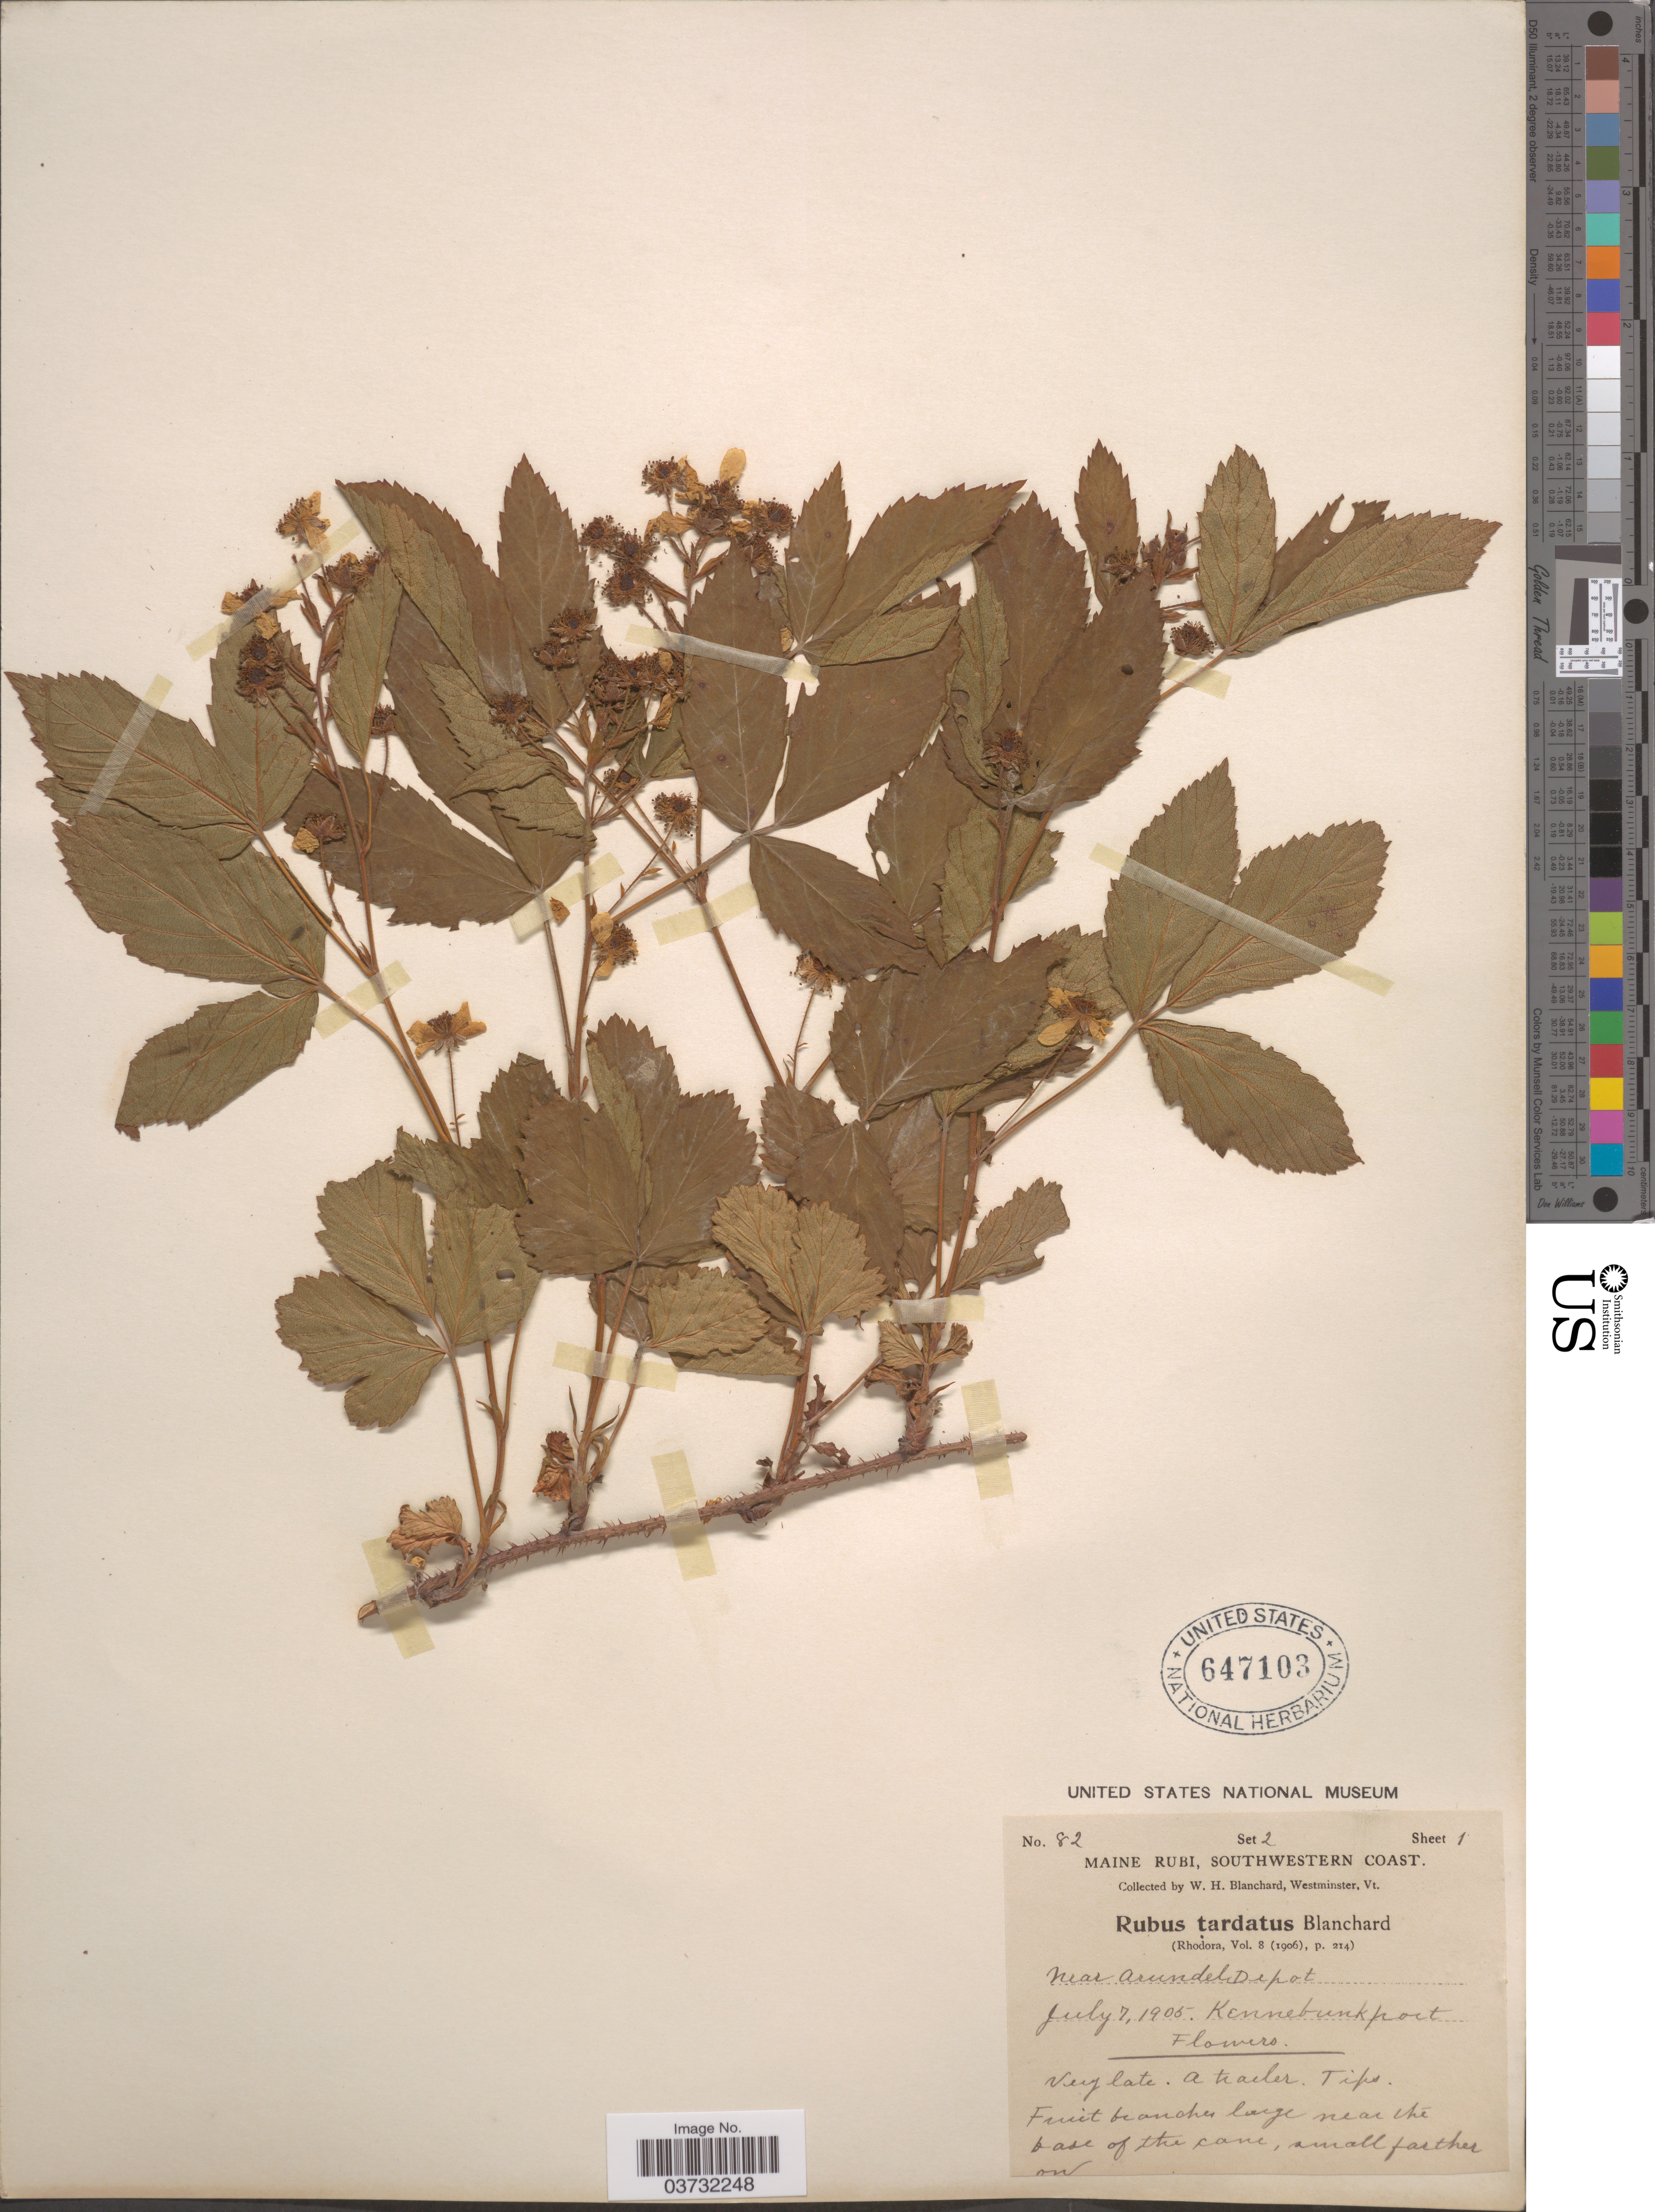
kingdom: Plantae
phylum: Tracheophyta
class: Magnoliopsida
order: Rosales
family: Rosaceae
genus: Rubus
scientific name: Rubus tardatus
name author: Blanch.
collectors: W. H. Blanchard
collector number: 82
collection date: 1905-07-07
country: United States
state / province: Maine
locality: Southwestern Coast Near Arundel Depot. Kennebunkport.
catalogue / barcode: US 647103